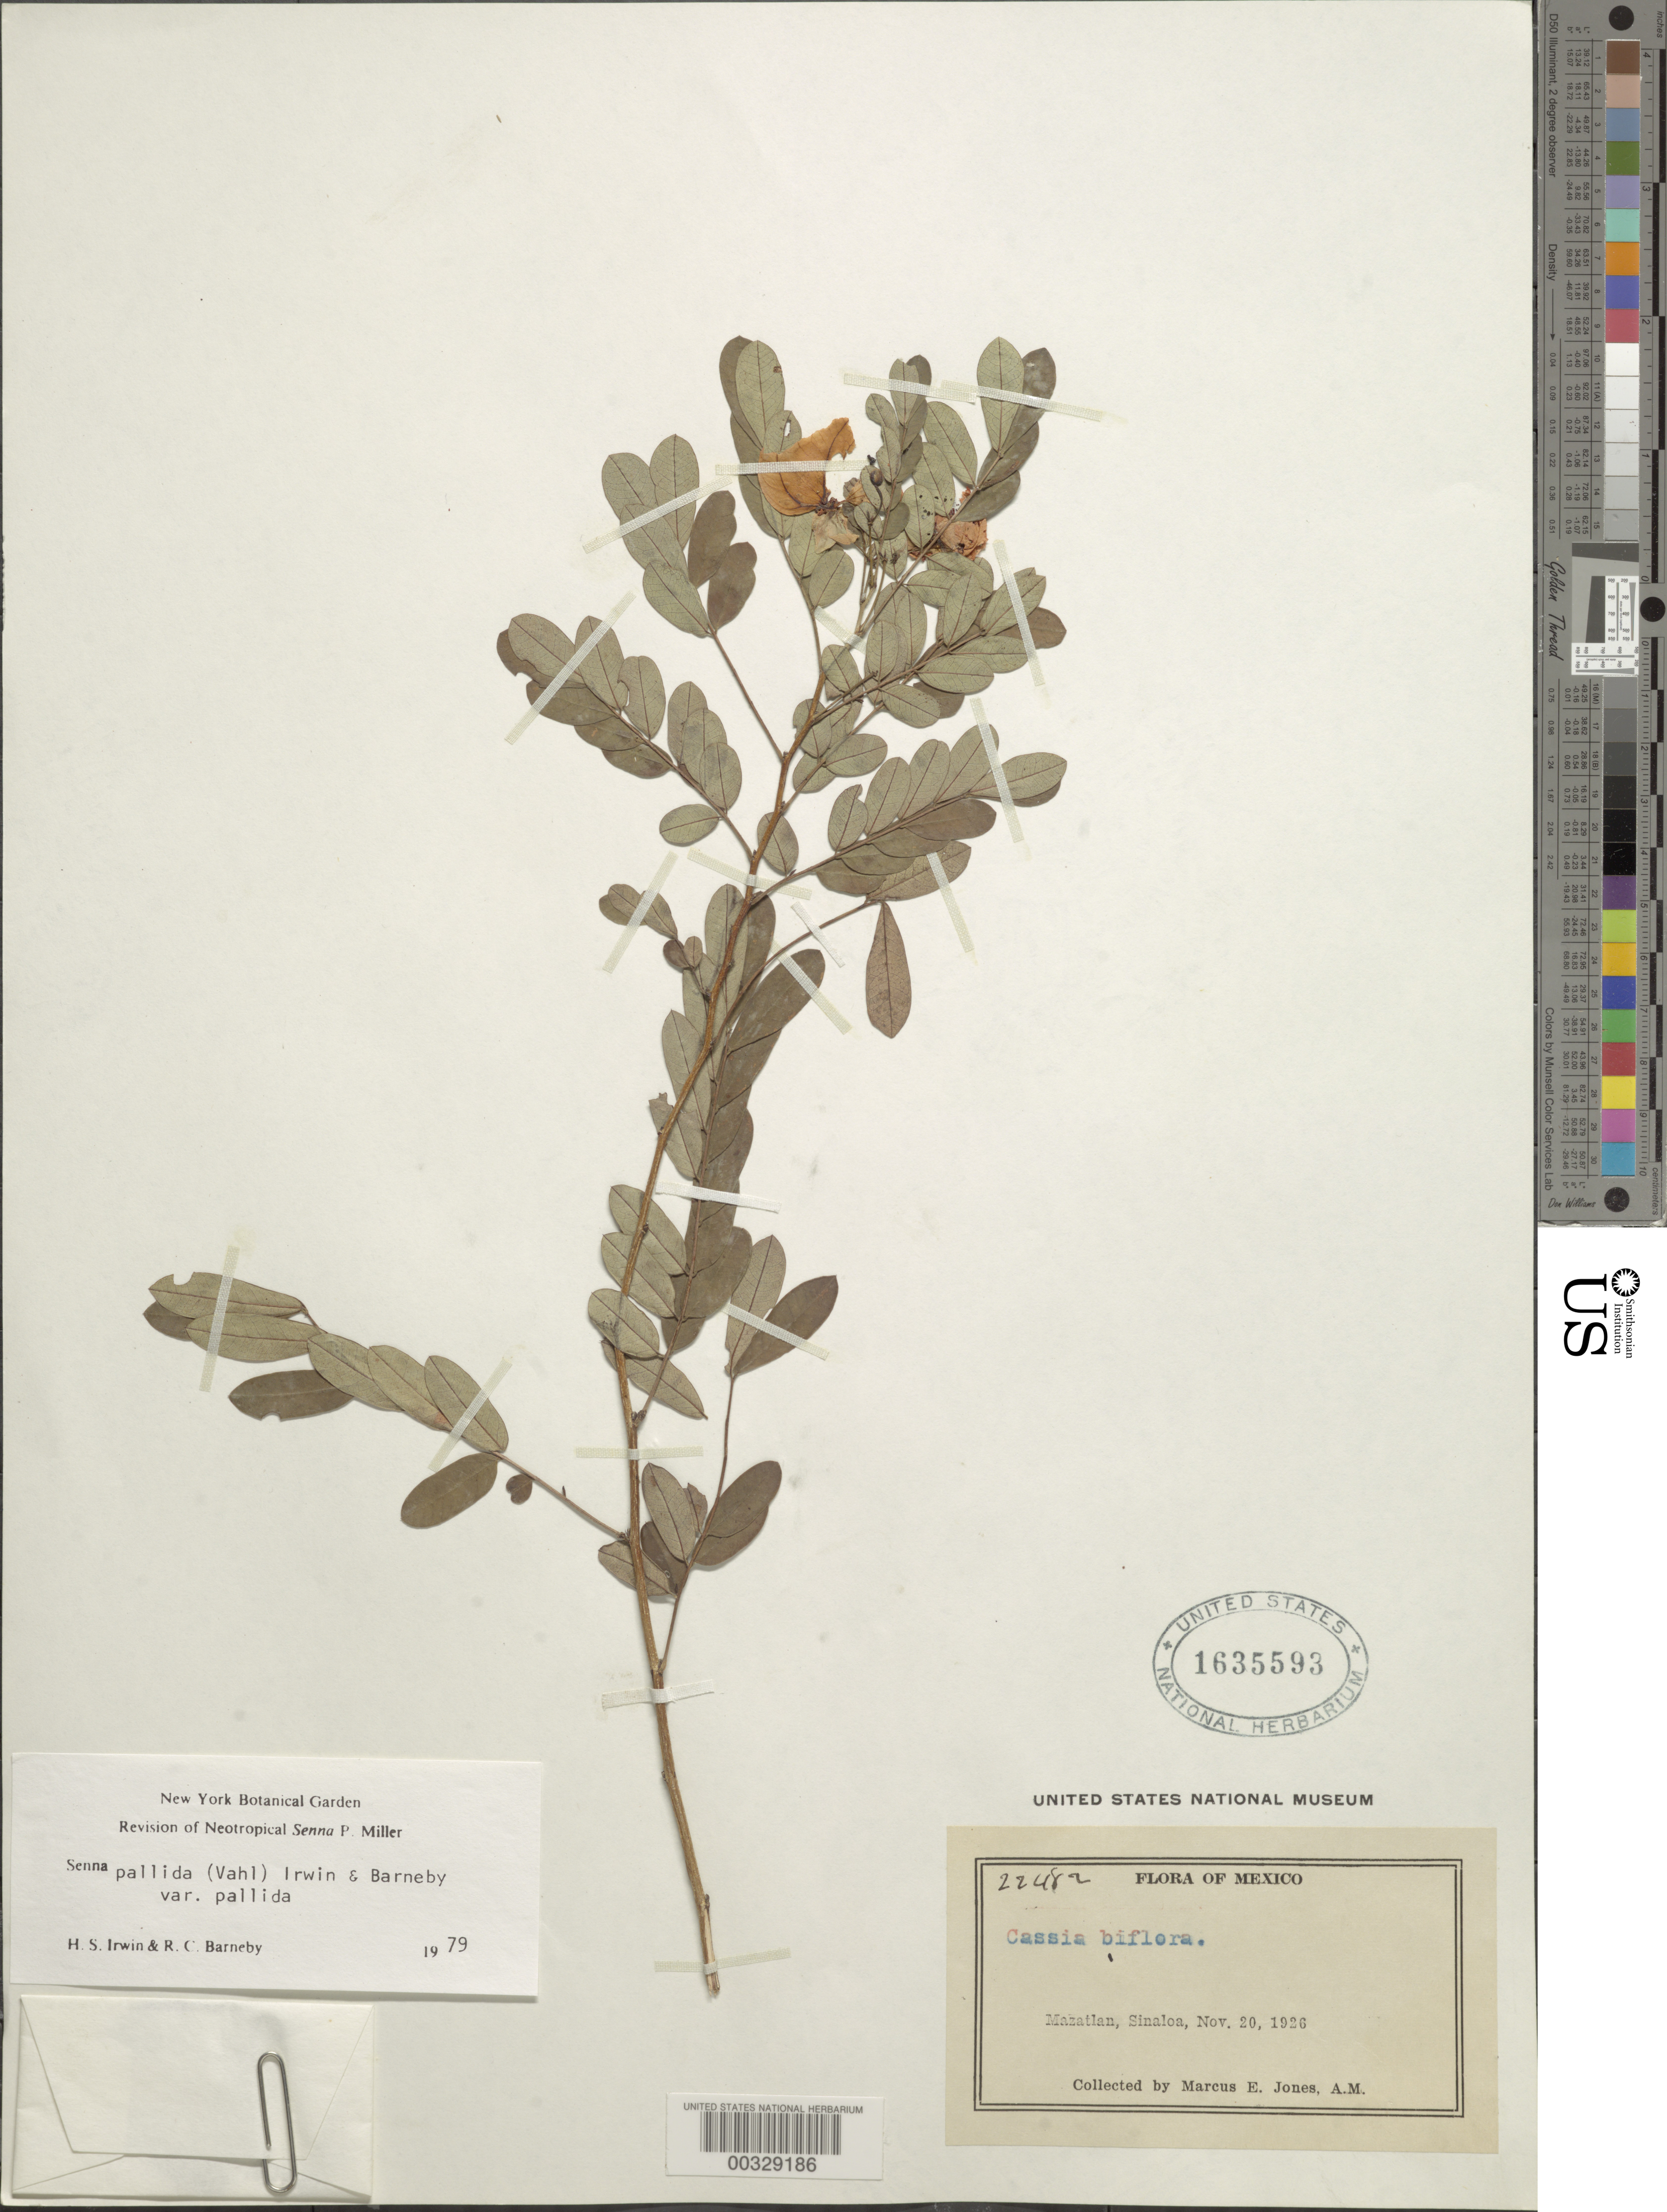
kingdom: Plantae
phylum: Tracheophyta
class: Magnoliopsida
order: Fabales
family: Fabaceae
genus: Senna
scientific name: Senna pallida var. pallida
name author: (Vahl) H.S. Irwin & Barneby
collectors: M. E. Jones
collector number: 22482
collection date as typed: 20 Nov 1926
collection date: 1926-11-20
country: Mexico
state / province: Sinaloa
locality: Mazatlan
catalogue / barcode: US 1635593